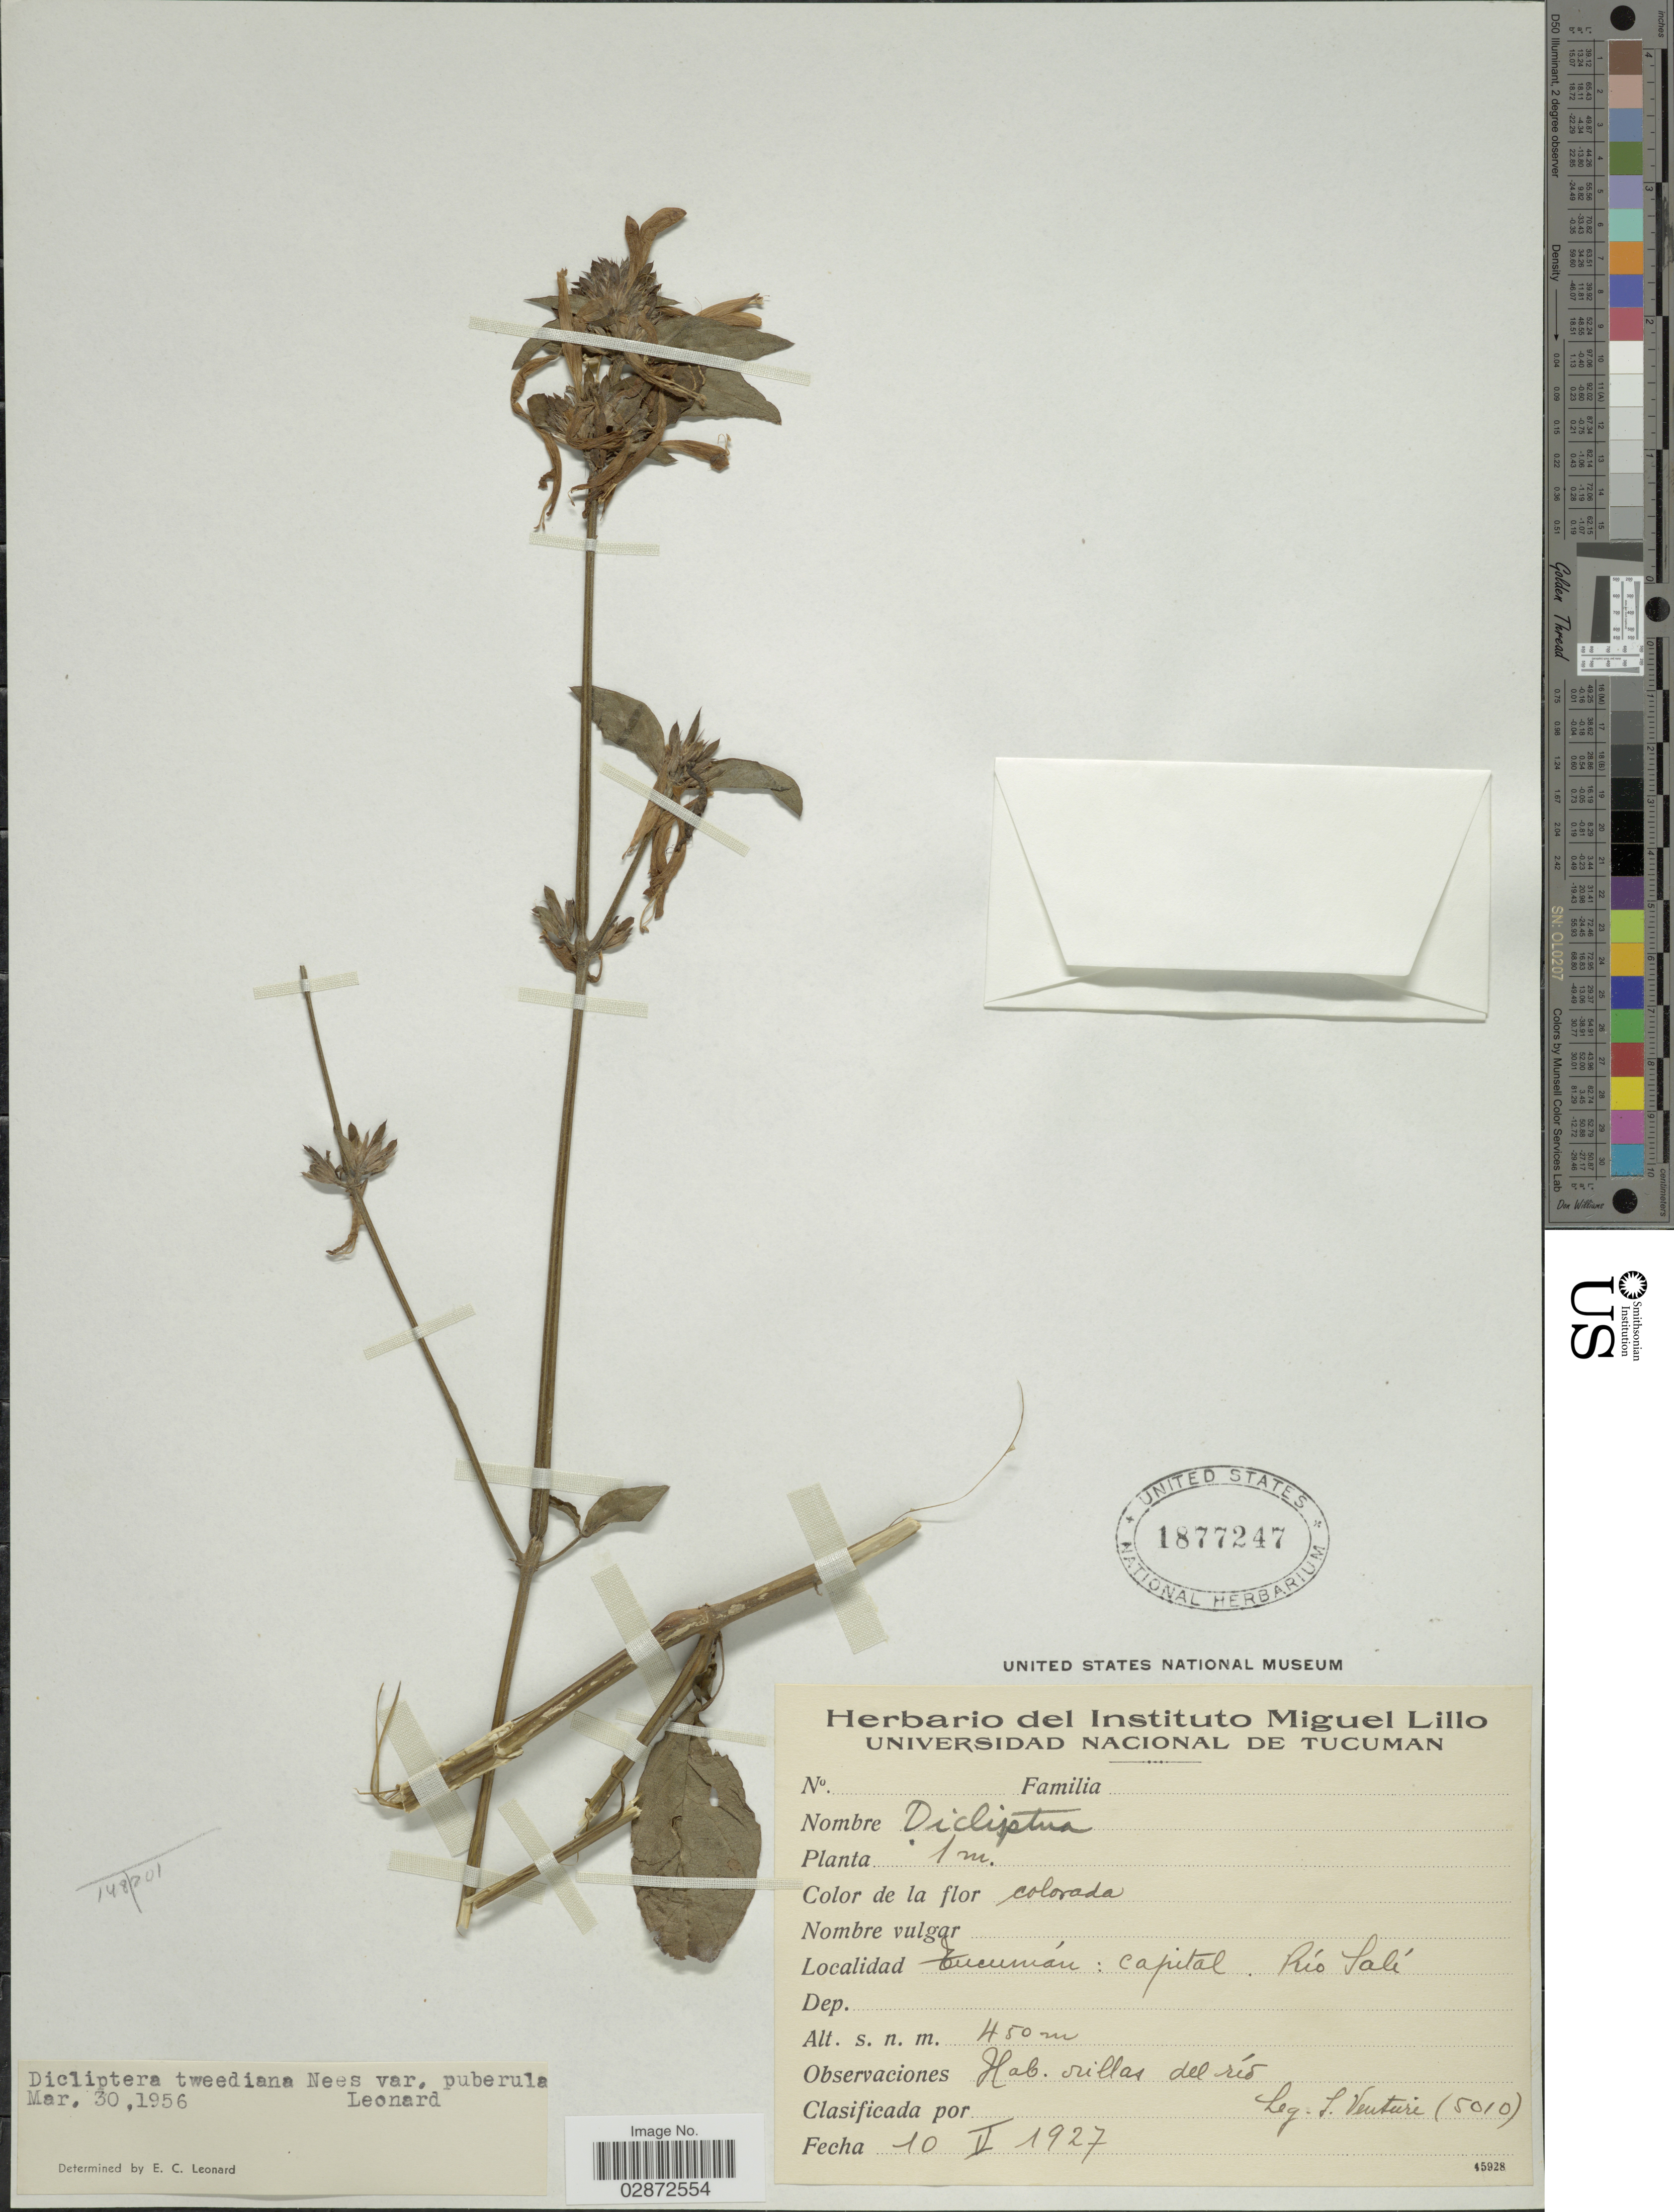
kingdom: Plantae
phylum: Tracheophyta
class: Magnoliopsida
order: Lamiales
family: Acanthaceae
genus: Dicliptera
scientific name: Dicliptera squarrosa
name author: Nees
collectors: S. Venturi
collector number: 5010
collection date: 1927-02-10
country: Argentina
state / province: Tucuman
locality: Capital. Rio Sali.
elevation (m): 450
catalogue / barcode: US 1877247